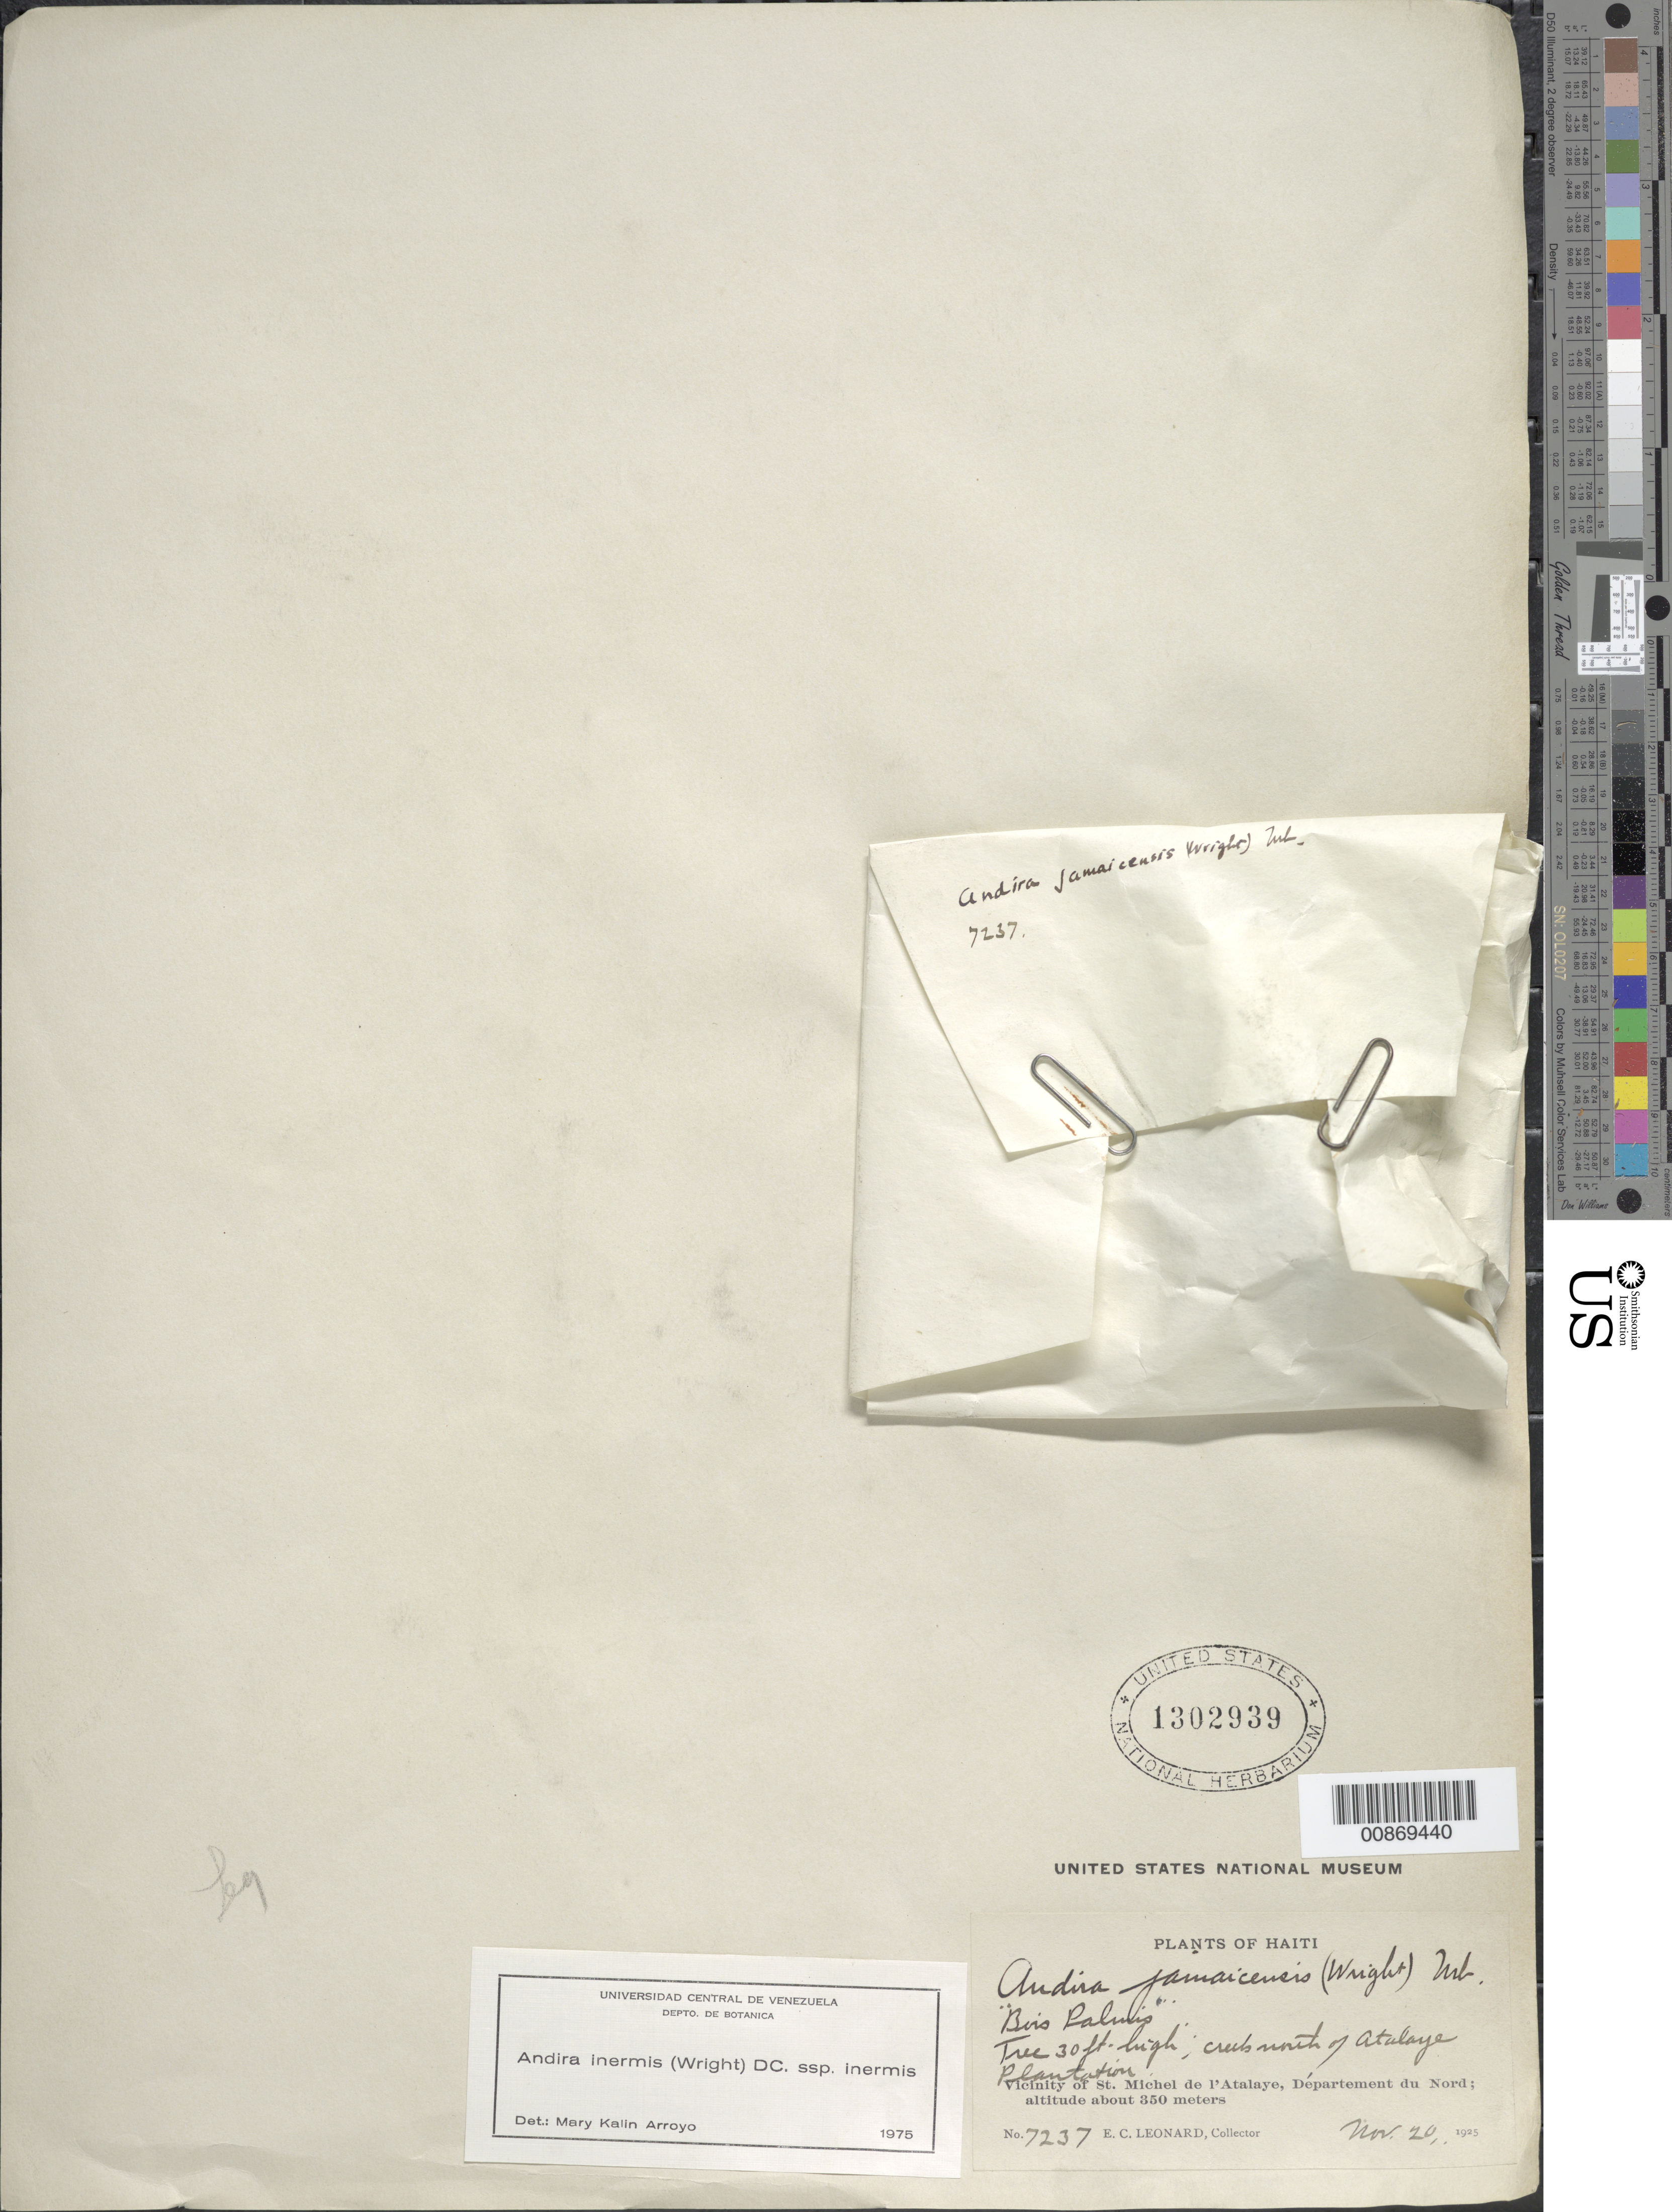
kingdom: Plantae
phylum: Tracheophyta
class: Magnoliopsida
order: Fabales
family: Fabaceae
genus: Andira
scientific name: Andira inermis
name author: (W. Wright) Kunth ex DC.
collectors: E. C. Leonard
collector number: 7237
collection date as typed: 20 Nov 1925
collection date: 1925-11-20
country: Haiti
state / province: Nord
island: Hispaniola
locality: Vicinity of St. Michel de l'Atalaye. Creek north of Atalaye Plantation.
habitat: Creek.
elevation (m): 350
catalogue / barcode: US 1302939